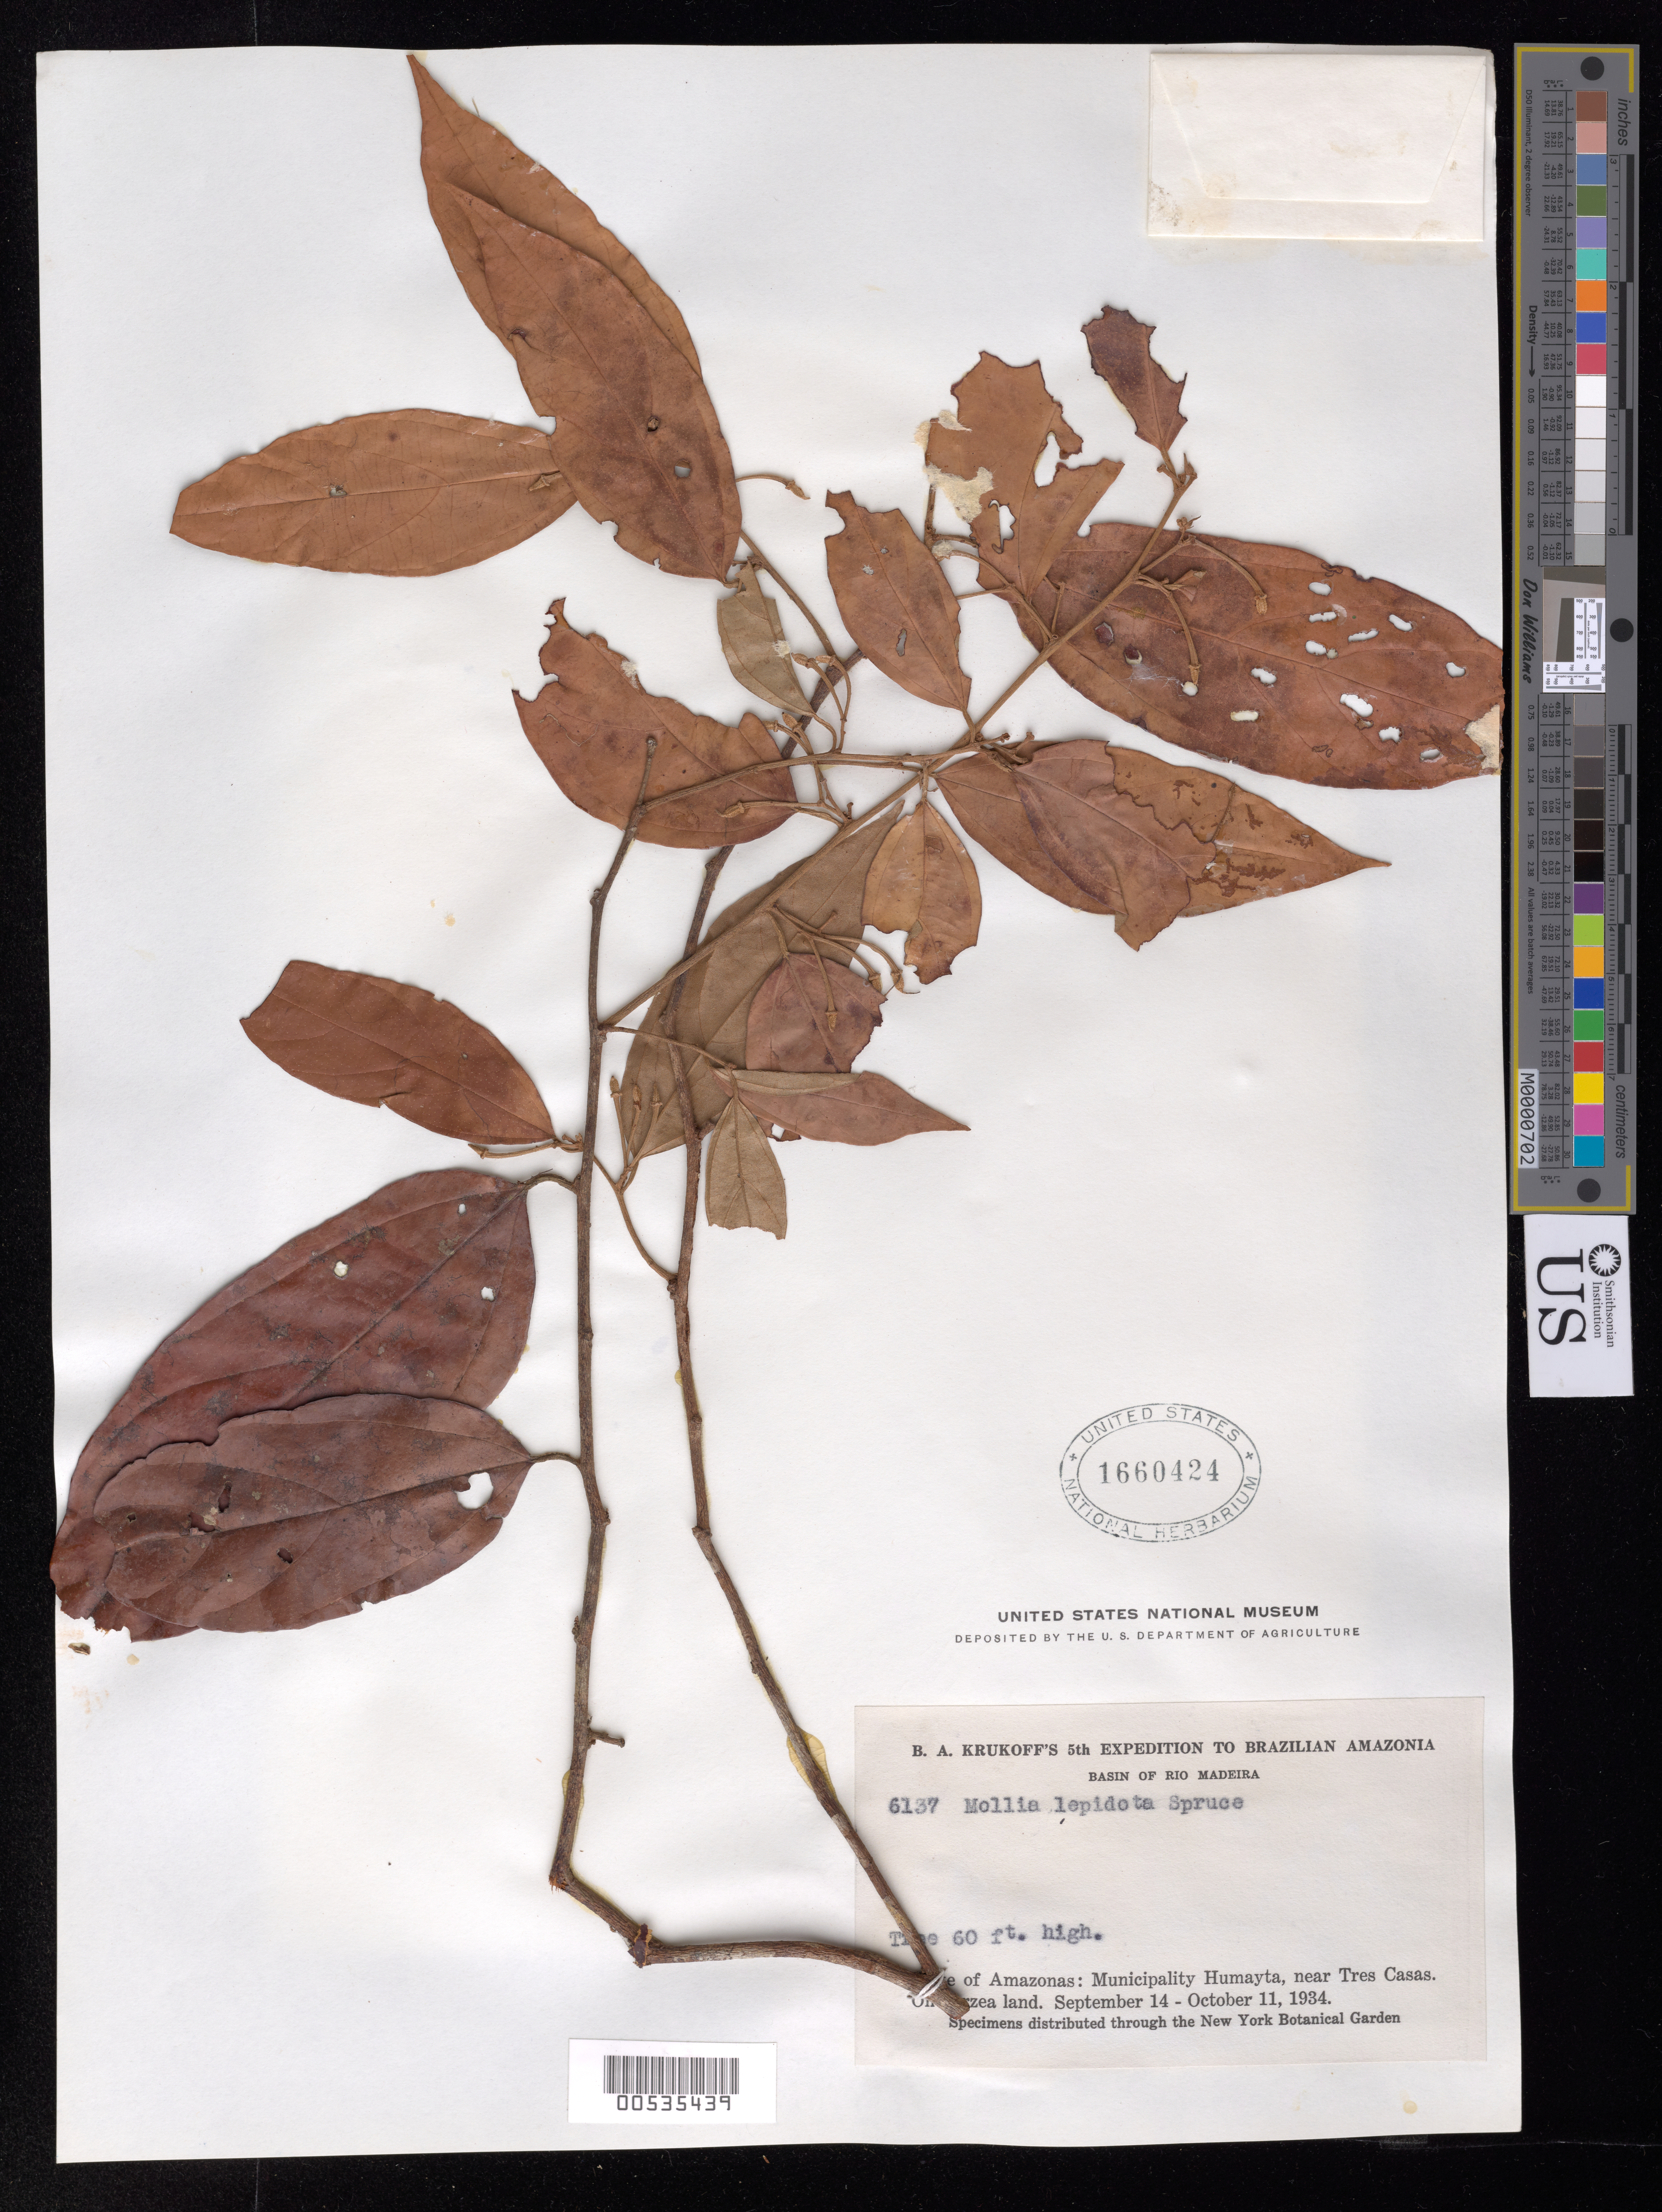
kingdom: Plantae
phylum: Tracheophyta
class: Magnoliopsida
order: Malvales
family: Malvaceae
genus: Mollia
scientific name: Mollia sphaerocarpa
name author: Gleason ex Record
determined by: Dorr, Laurence J., Curator (BOT), Smithsonian Institution - National Museum of Natural History (UNITED STATES)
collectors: B. A. Krukoff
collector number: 6137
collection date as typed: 14 Sep 1934 to 11 Oct 1934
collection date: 1934-09-14/1934-10-11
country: Brazil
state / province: Amazonas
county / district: Humaitá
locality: Near Tres Casas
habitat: On varzea land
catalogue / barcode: US 1660424